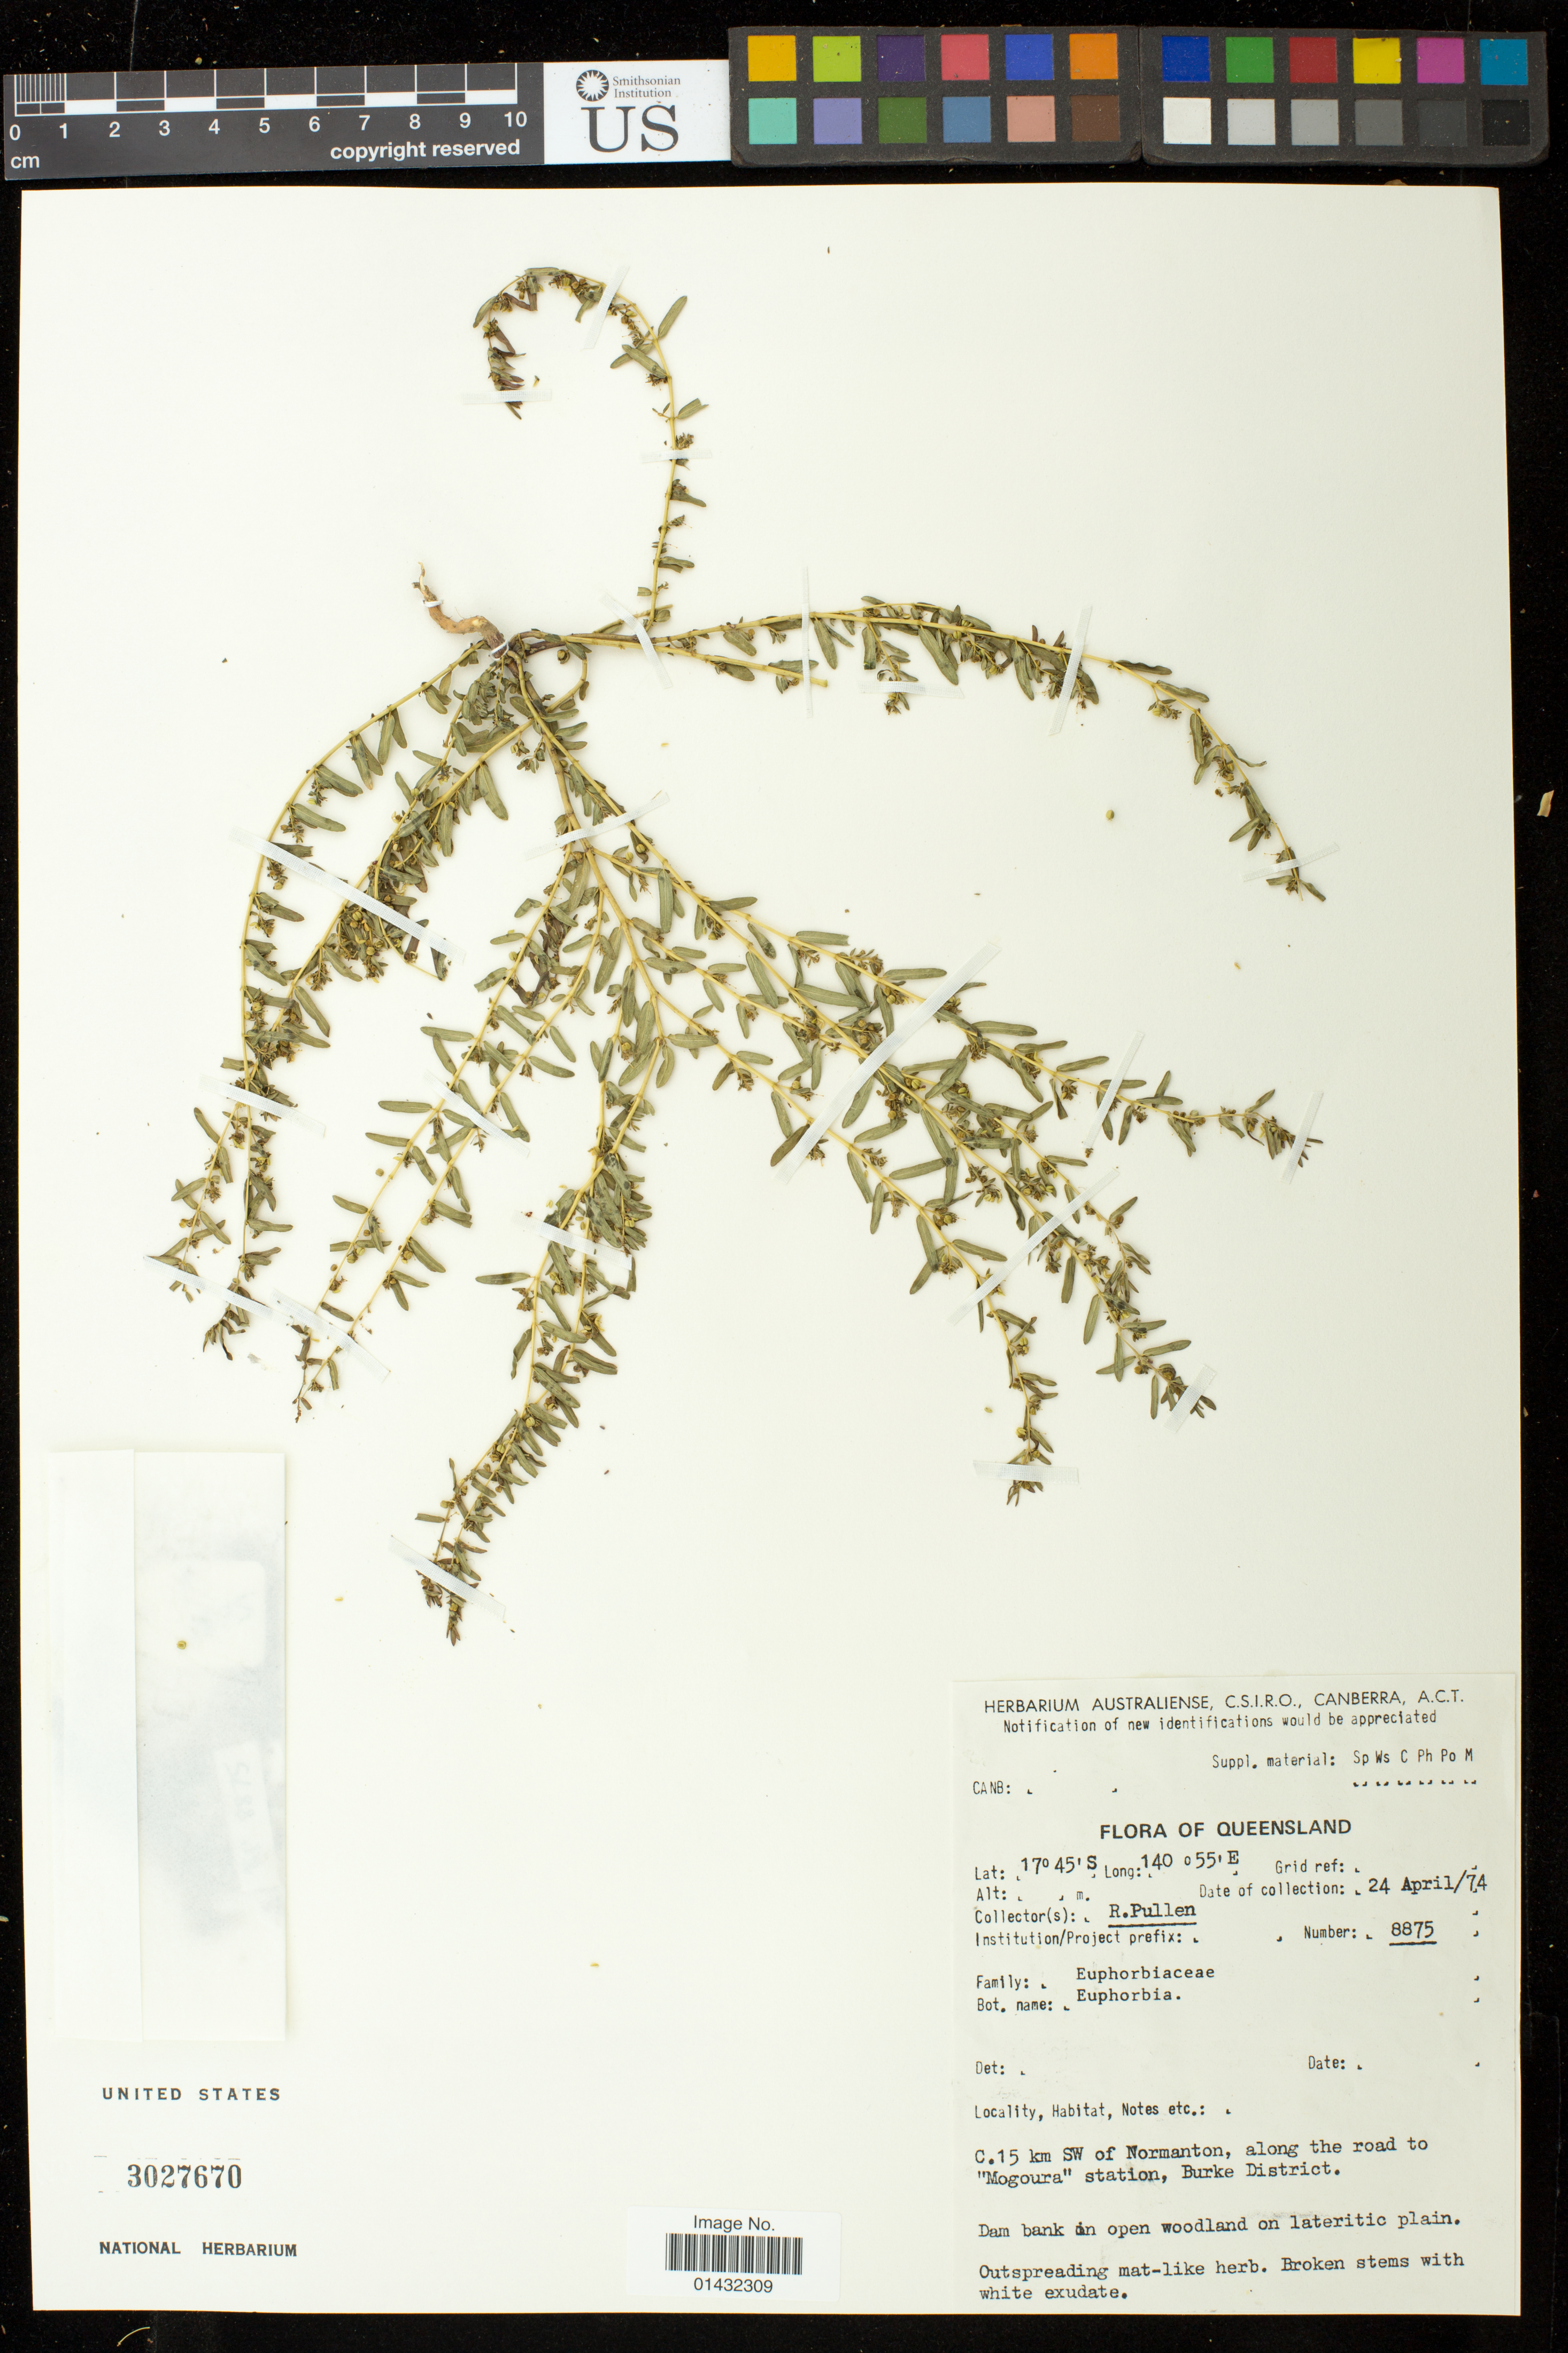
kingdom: Plantae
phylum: Tracheophyta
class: Magnoliopsida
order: Malpighiales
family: Euphorbiaceae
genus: Euphorbia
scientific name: Euphorbia sp.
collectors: R. Pullen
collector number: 8875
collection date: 1974-04-24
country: Australia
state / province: Queensland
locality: C. 15 km SW of Normanton, along the road to "Mogoura" station, Burke District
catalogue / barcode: US 3027670